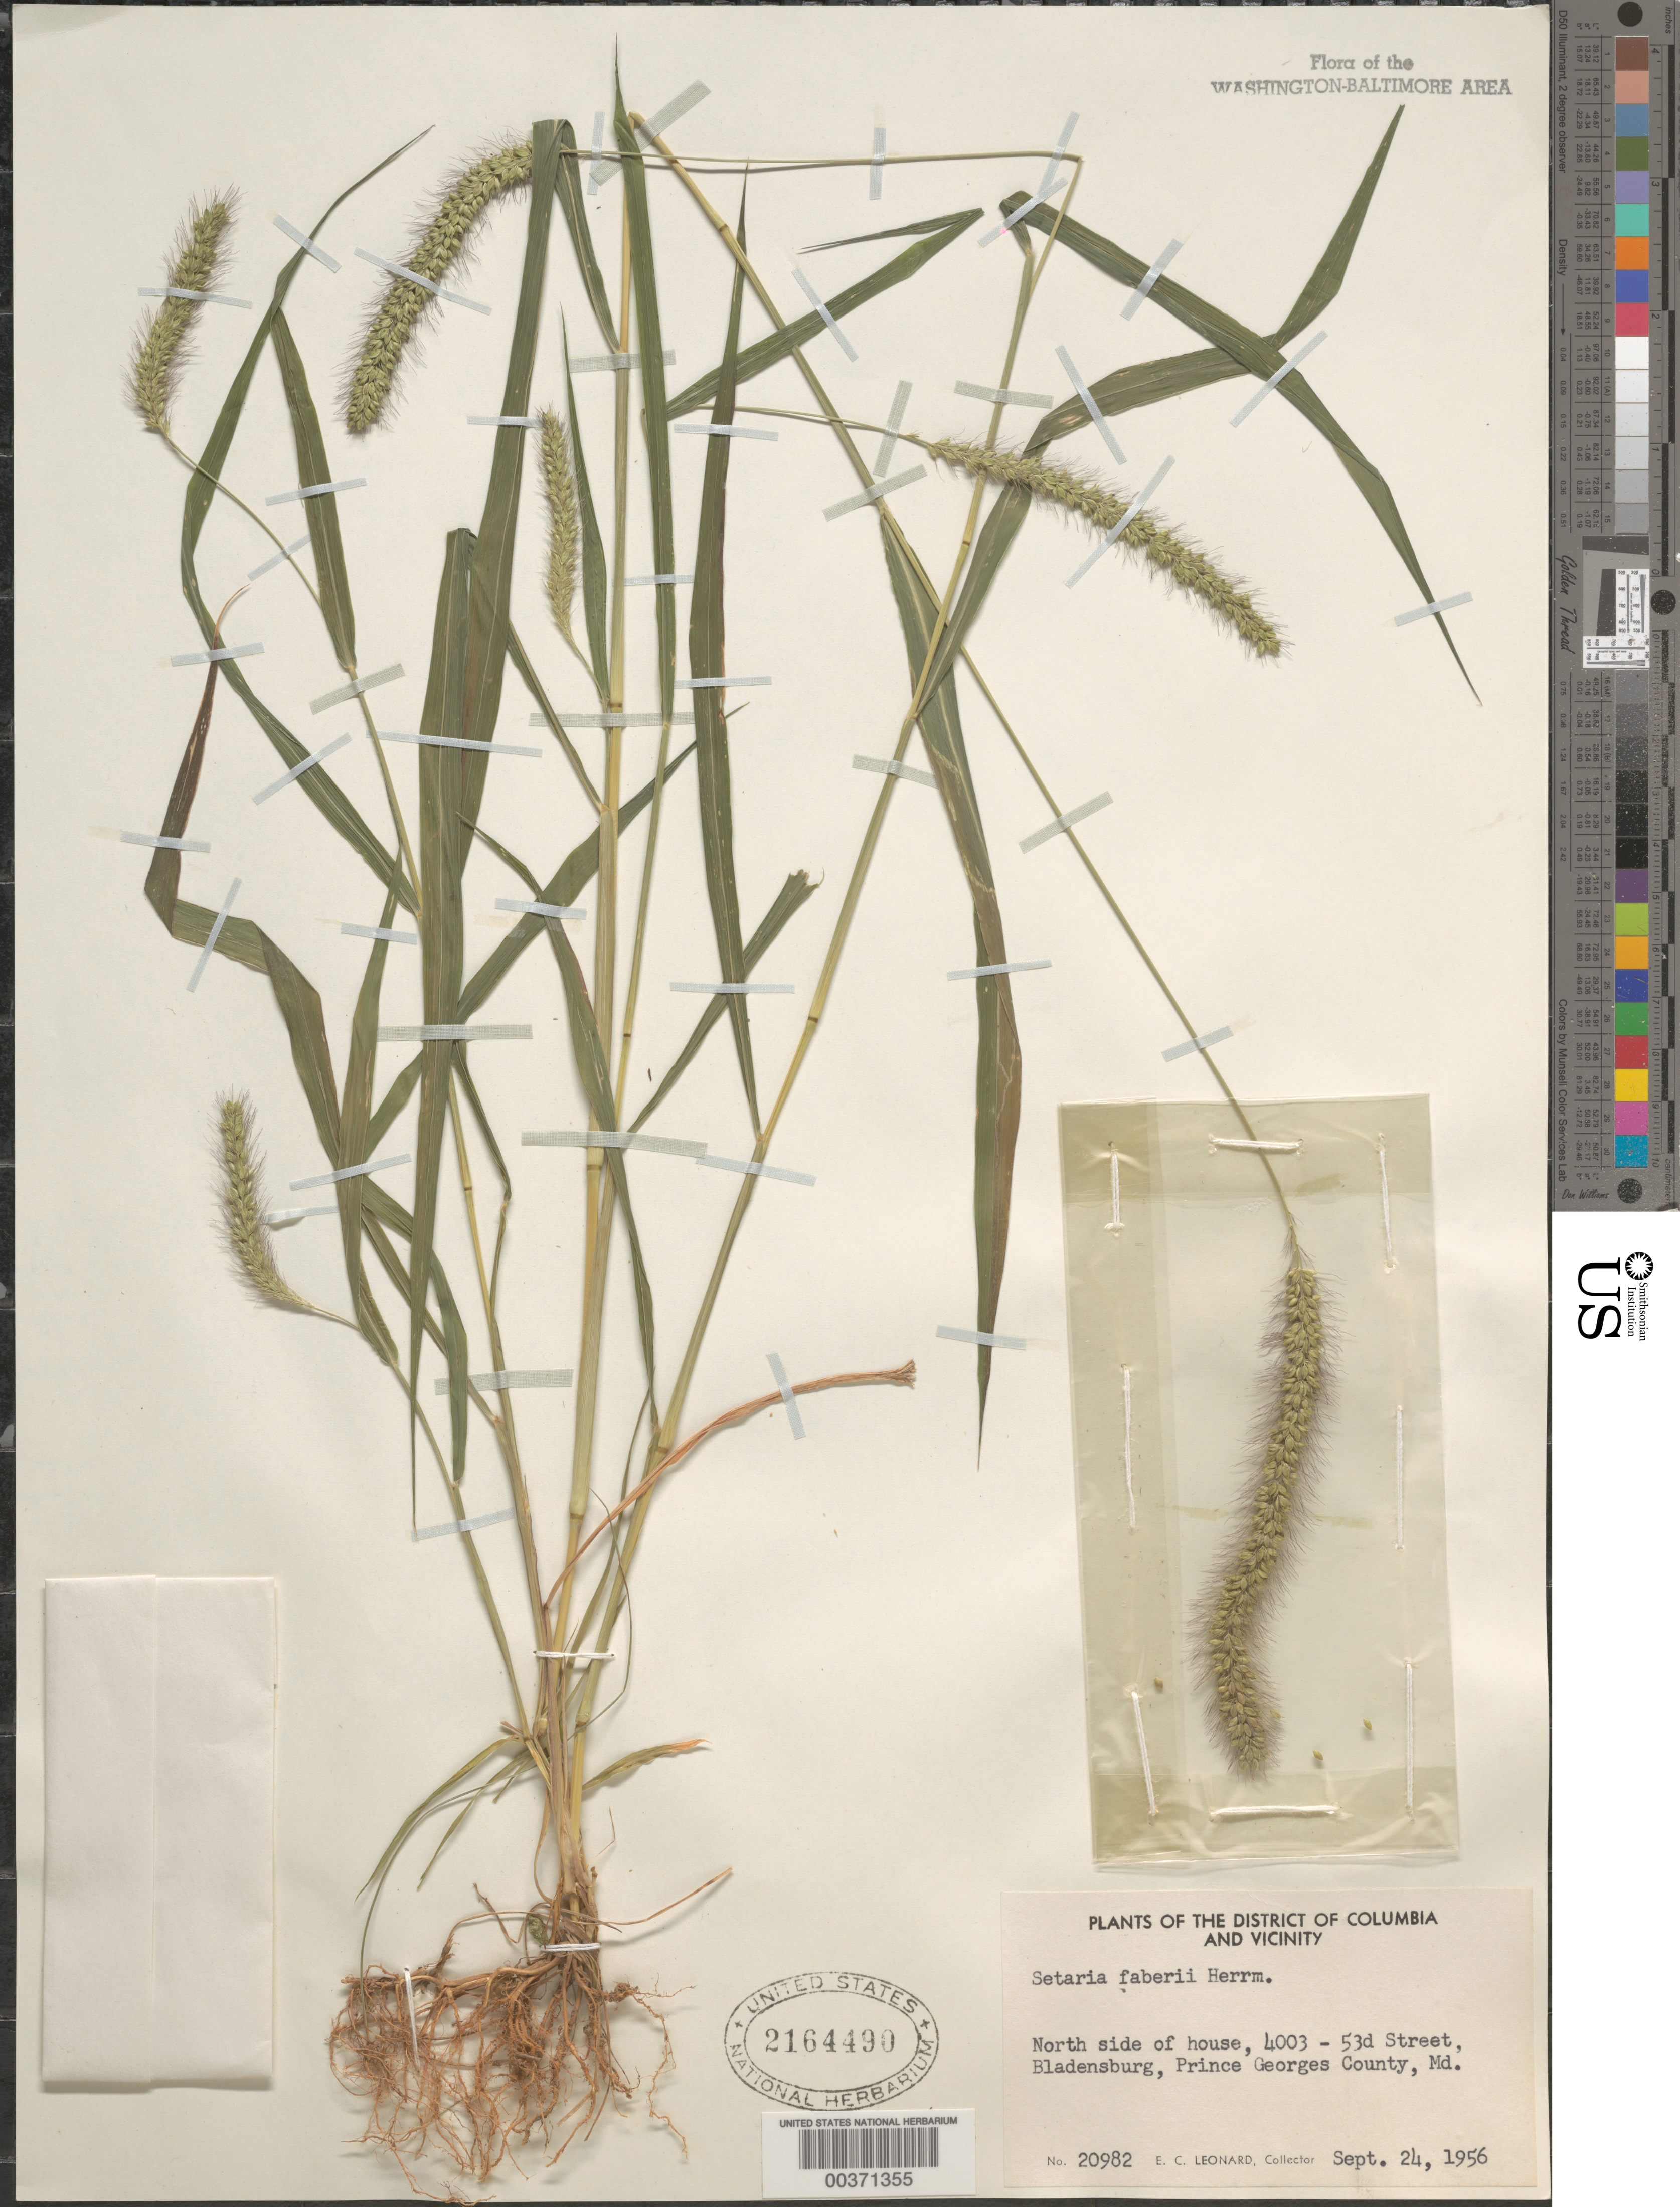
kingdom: Plantae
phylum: Tracheophyta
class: Liliopsida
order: Poales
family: Poaceae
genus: Setaria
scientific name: Setaria faberi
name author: R.A.W. Herrm.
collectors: E. C. Leonard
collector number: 20982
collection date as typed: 24 Sep 1956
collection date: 1956-09-24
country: United States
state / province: Maryland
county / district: Prince George's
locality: Bladensburg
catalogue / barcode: US 2164490